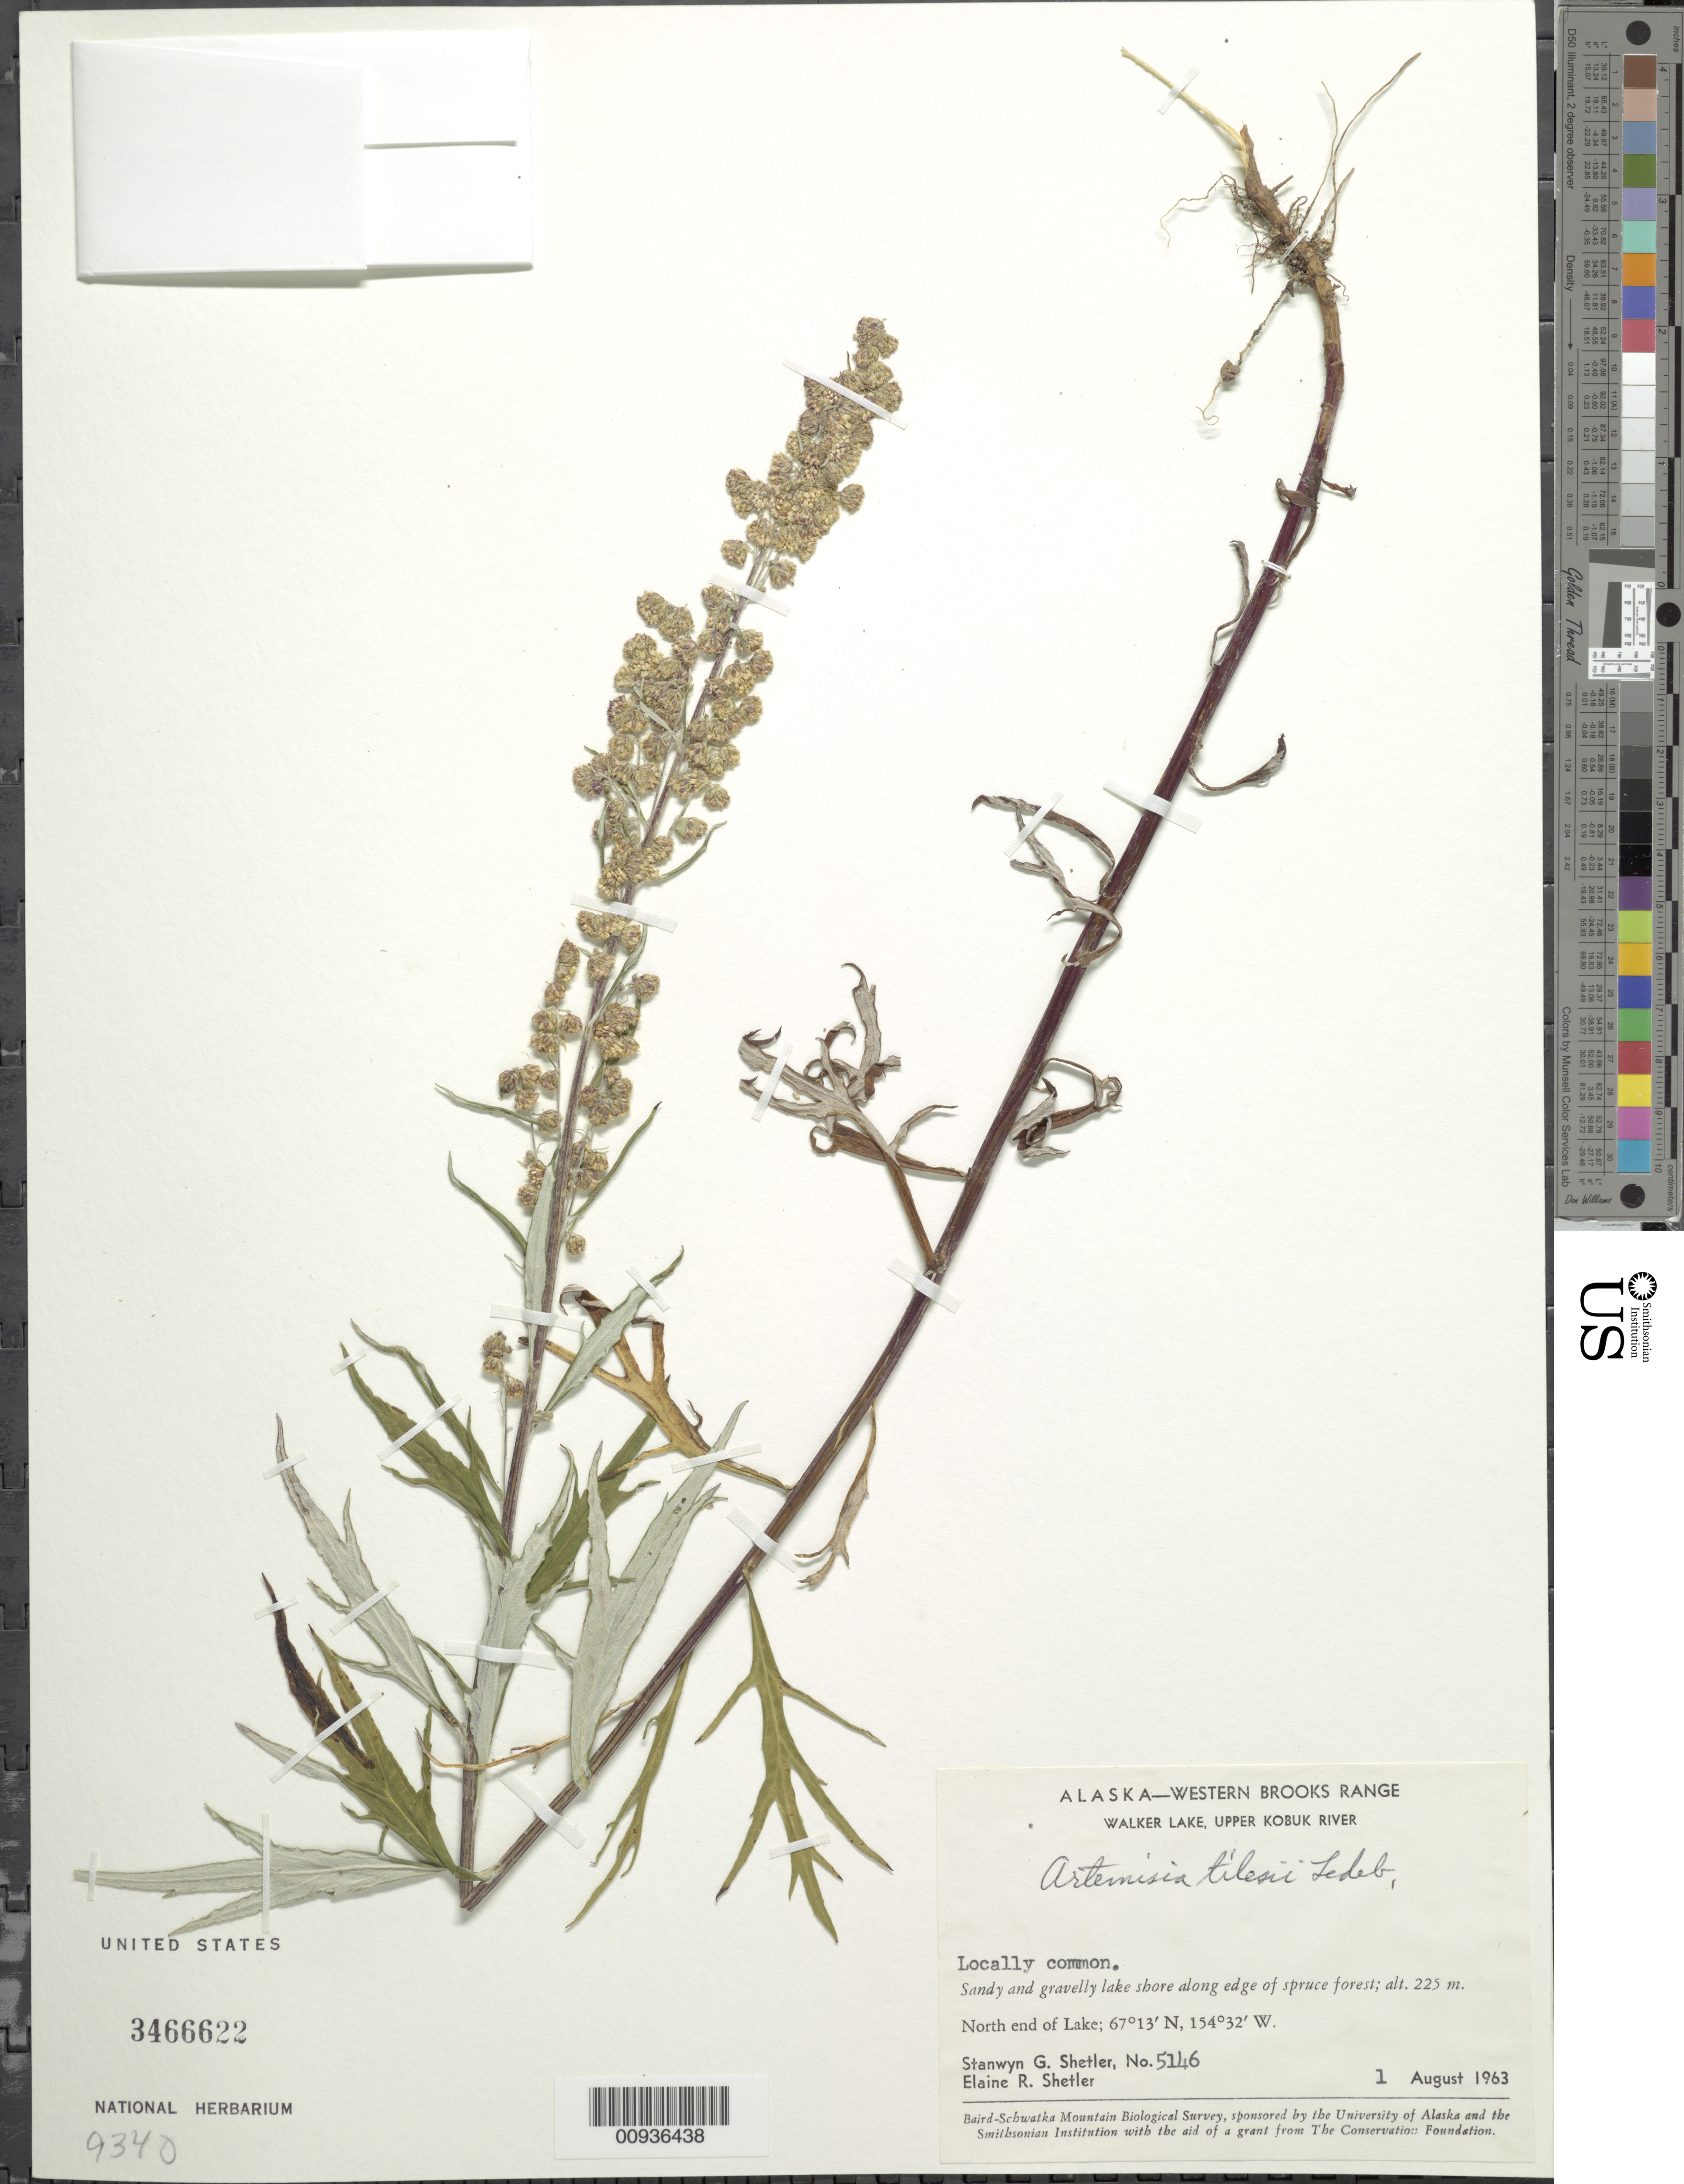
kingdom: Plantae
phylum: Tracheophyta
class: Magnoliopsida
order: Asterales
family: Asteraceae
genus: Artemisia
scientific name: Artemisia tilesii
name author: Ledeb.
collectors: S. Shetler & E. R. Shetler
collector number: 5146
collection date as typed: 01 Aug 1963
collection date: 1963-08-01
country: United States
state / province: Alaska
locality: North end of Walker Lake. Western Brooks Range, Upper Kobuk River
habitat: Sandy and gravelly lake shore along edge of spruce forest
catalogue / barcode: US 3466622